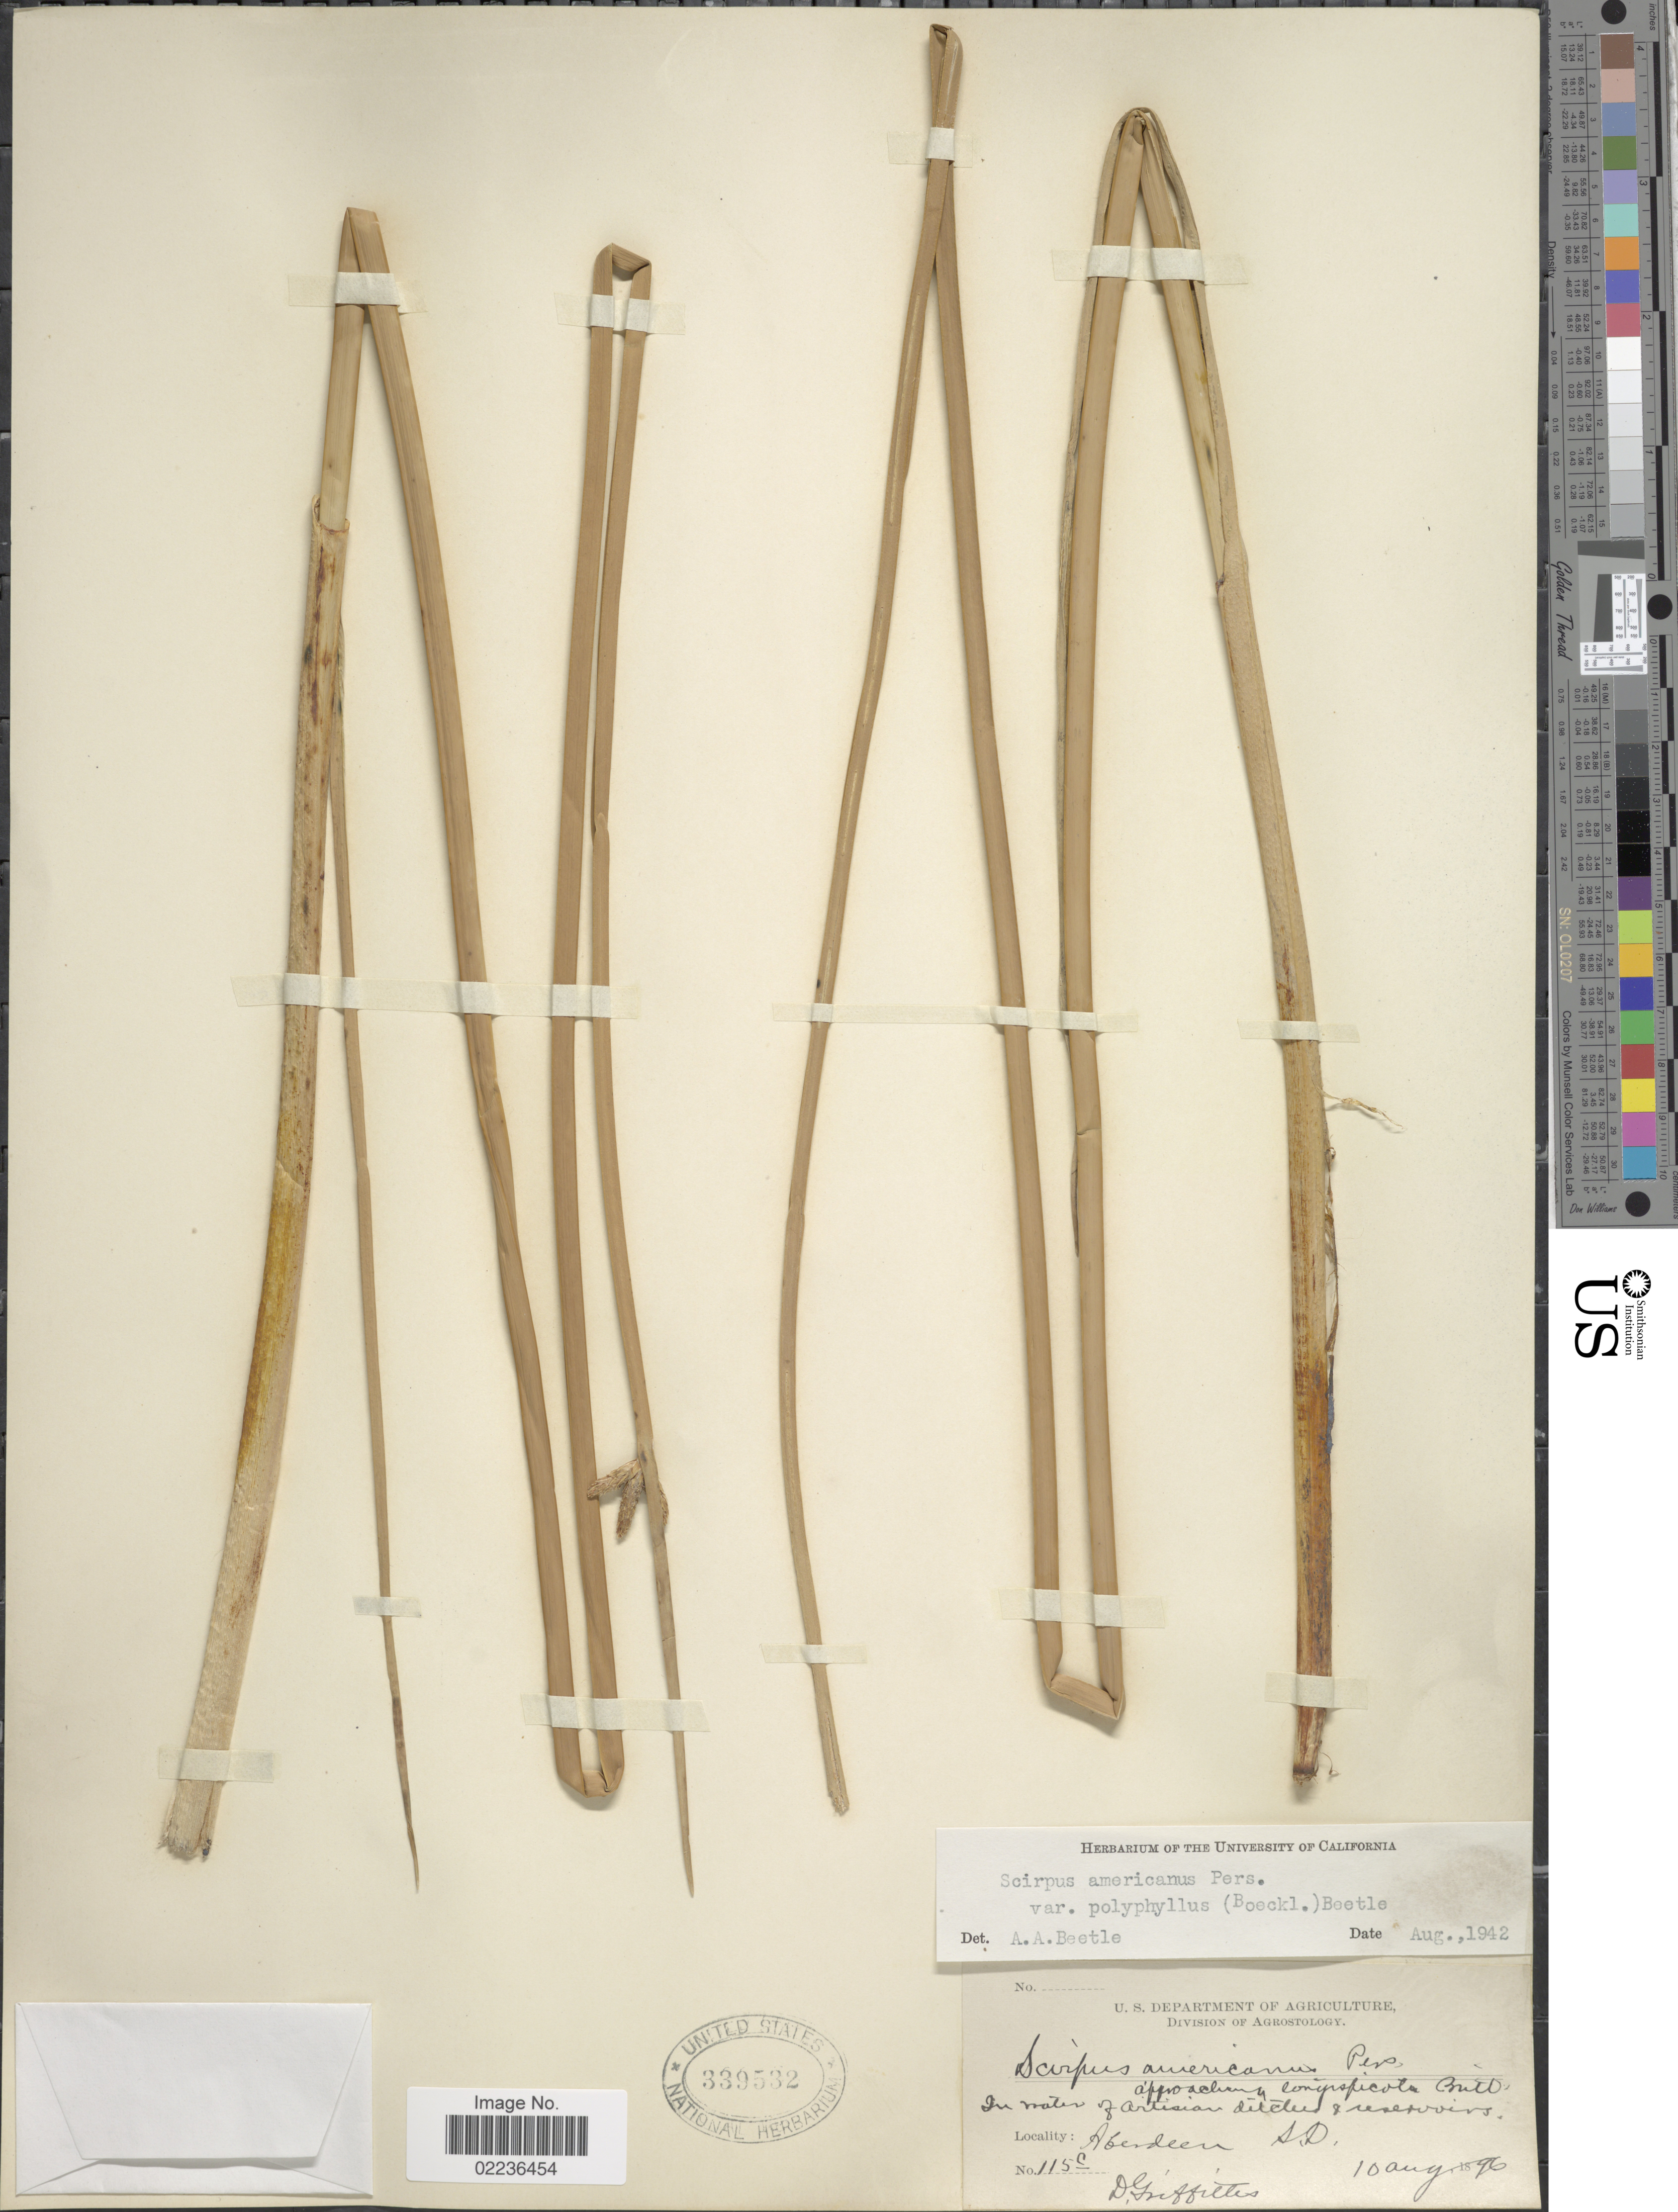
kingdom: Plantae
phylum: Tracheophyta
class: Liliopsida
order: Poales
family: Cyperaceae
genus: Schoenoplectus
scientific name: Schoenoplectus pungens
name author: (Vahl) Palla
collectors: D. Griffiths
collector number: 115c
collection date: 1896-08-10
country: United States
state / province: South Dakota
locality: Aberdeen, in water of Artisian ditches & reservoirs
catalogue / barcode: US 339532